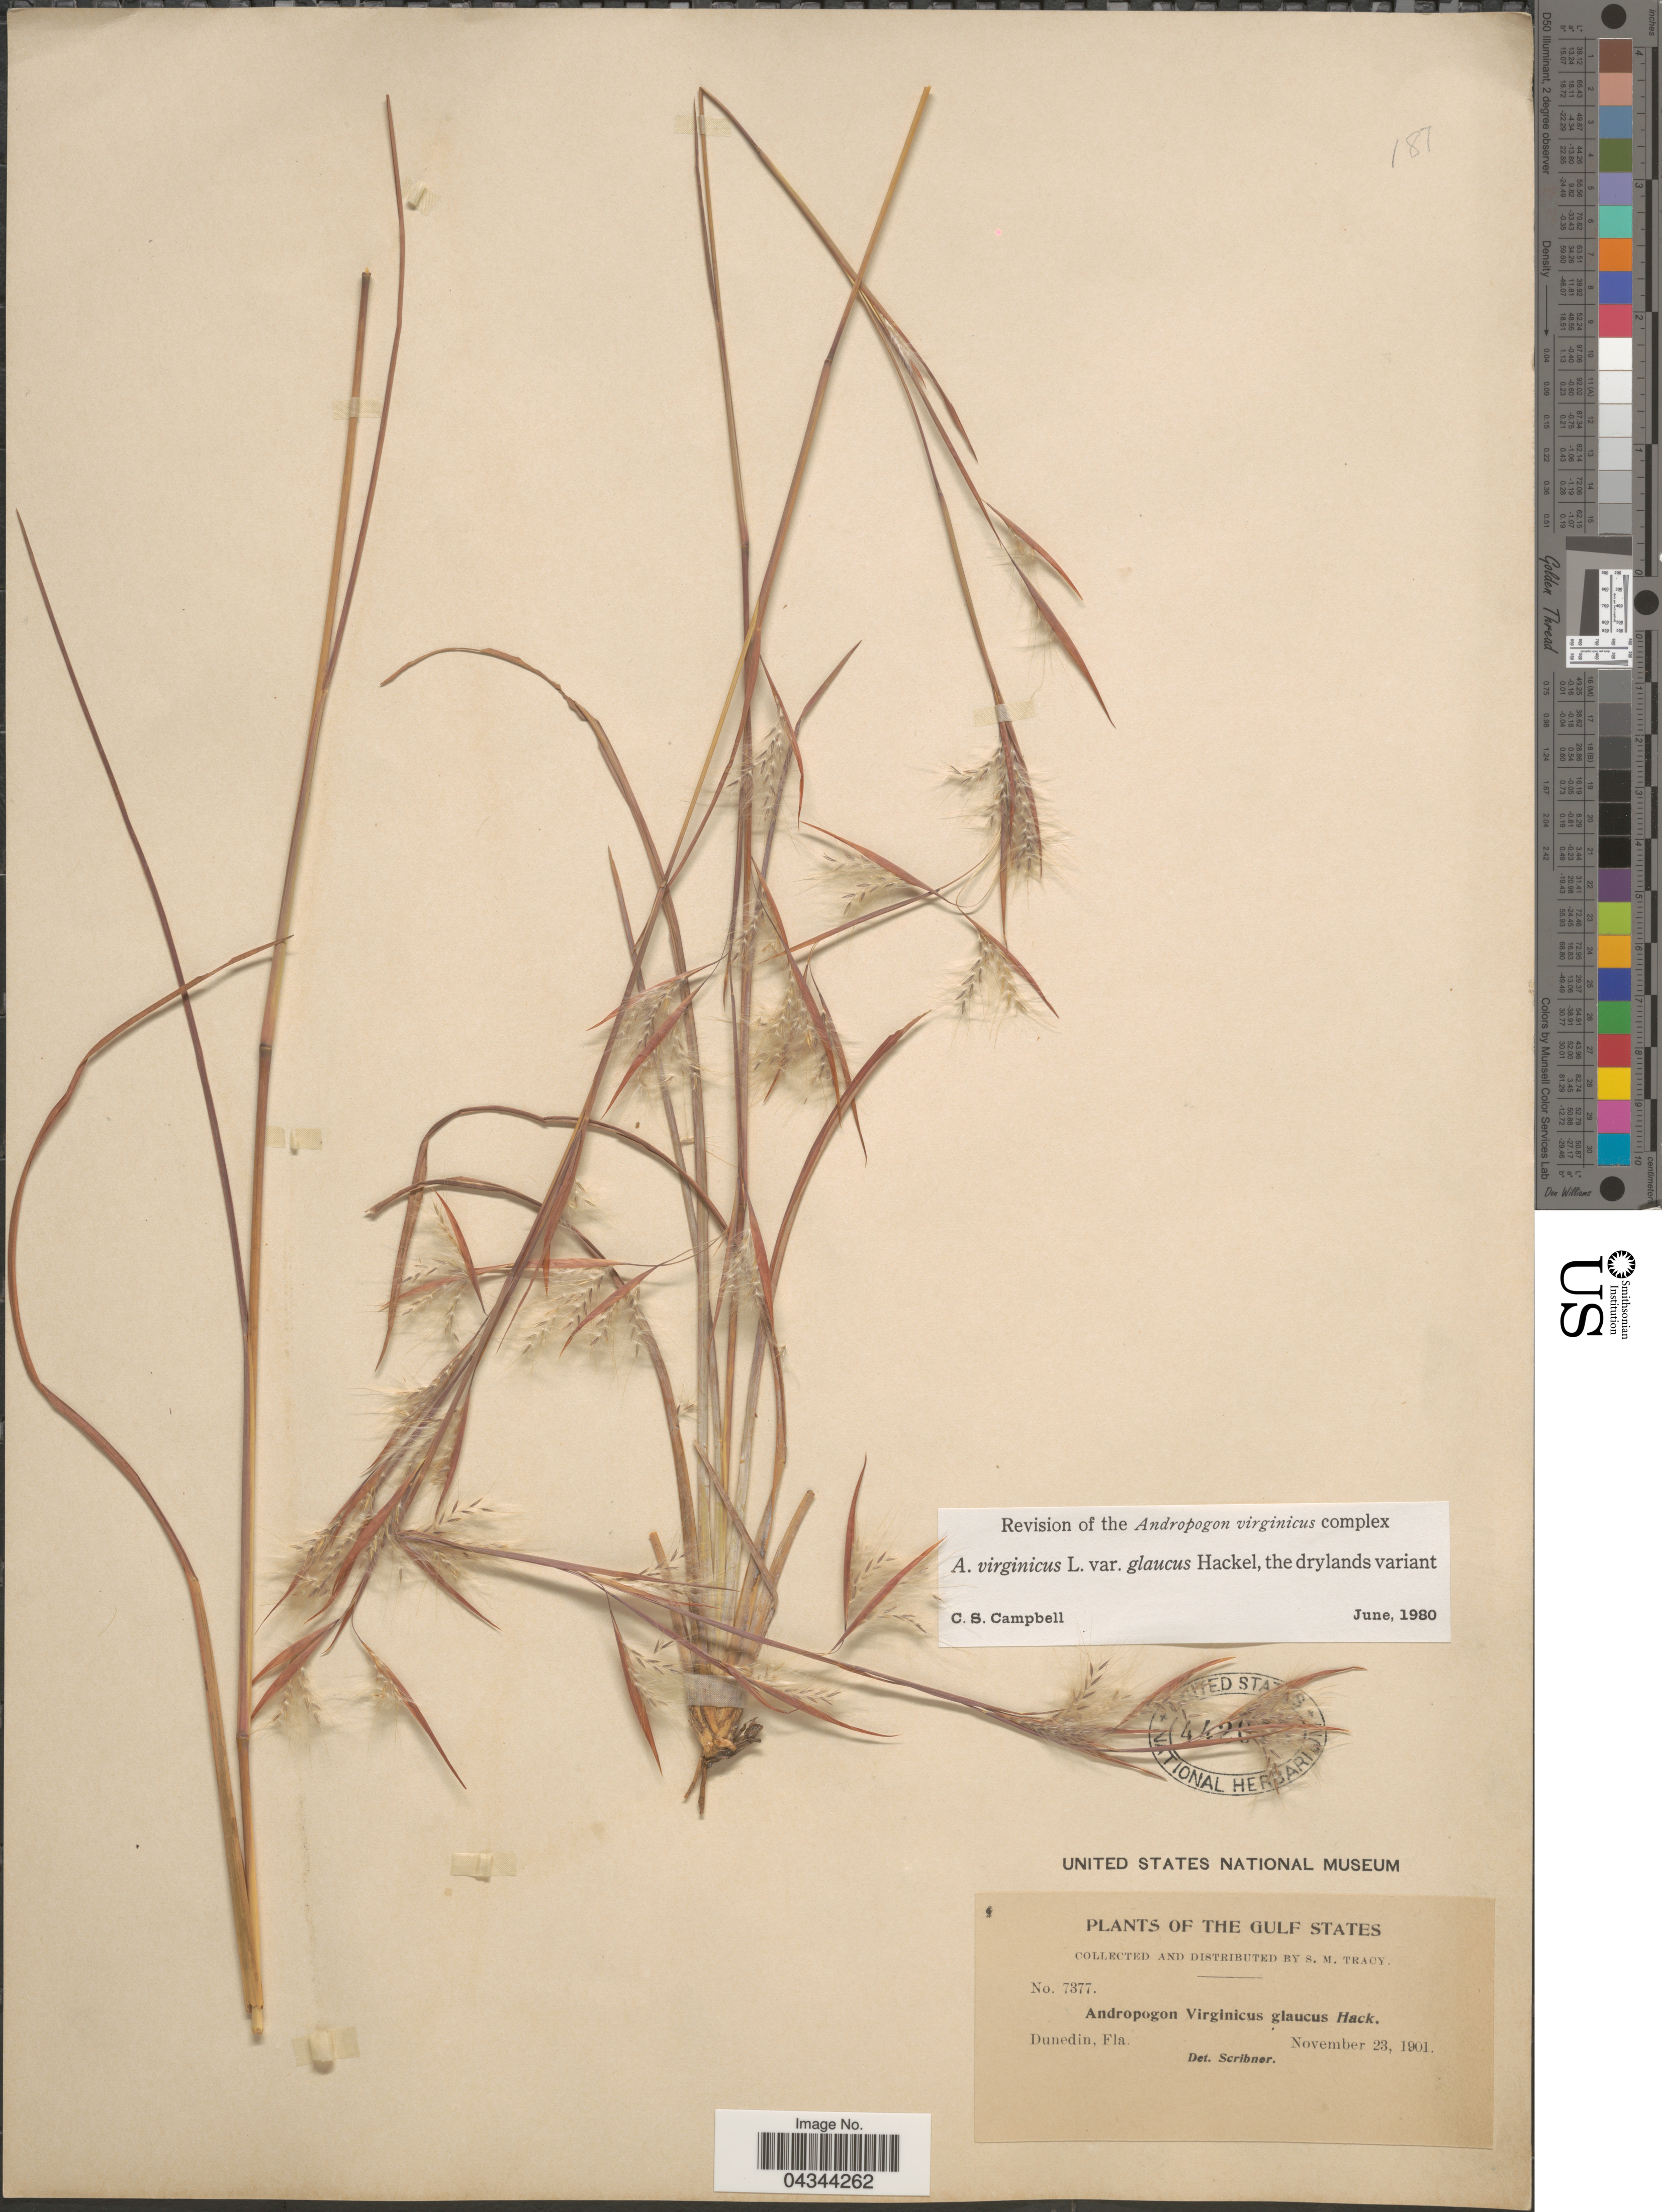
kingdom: Plantae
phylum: Tracheophyta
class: Liliopsida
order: Poales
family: Poaceae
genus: Andropogon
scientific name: Andropogon virginicus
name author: L.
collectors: S. M. Tracy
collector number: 7377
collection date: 1901-11-23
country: United States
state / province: Florida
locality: The Gulf States. Dunedin.